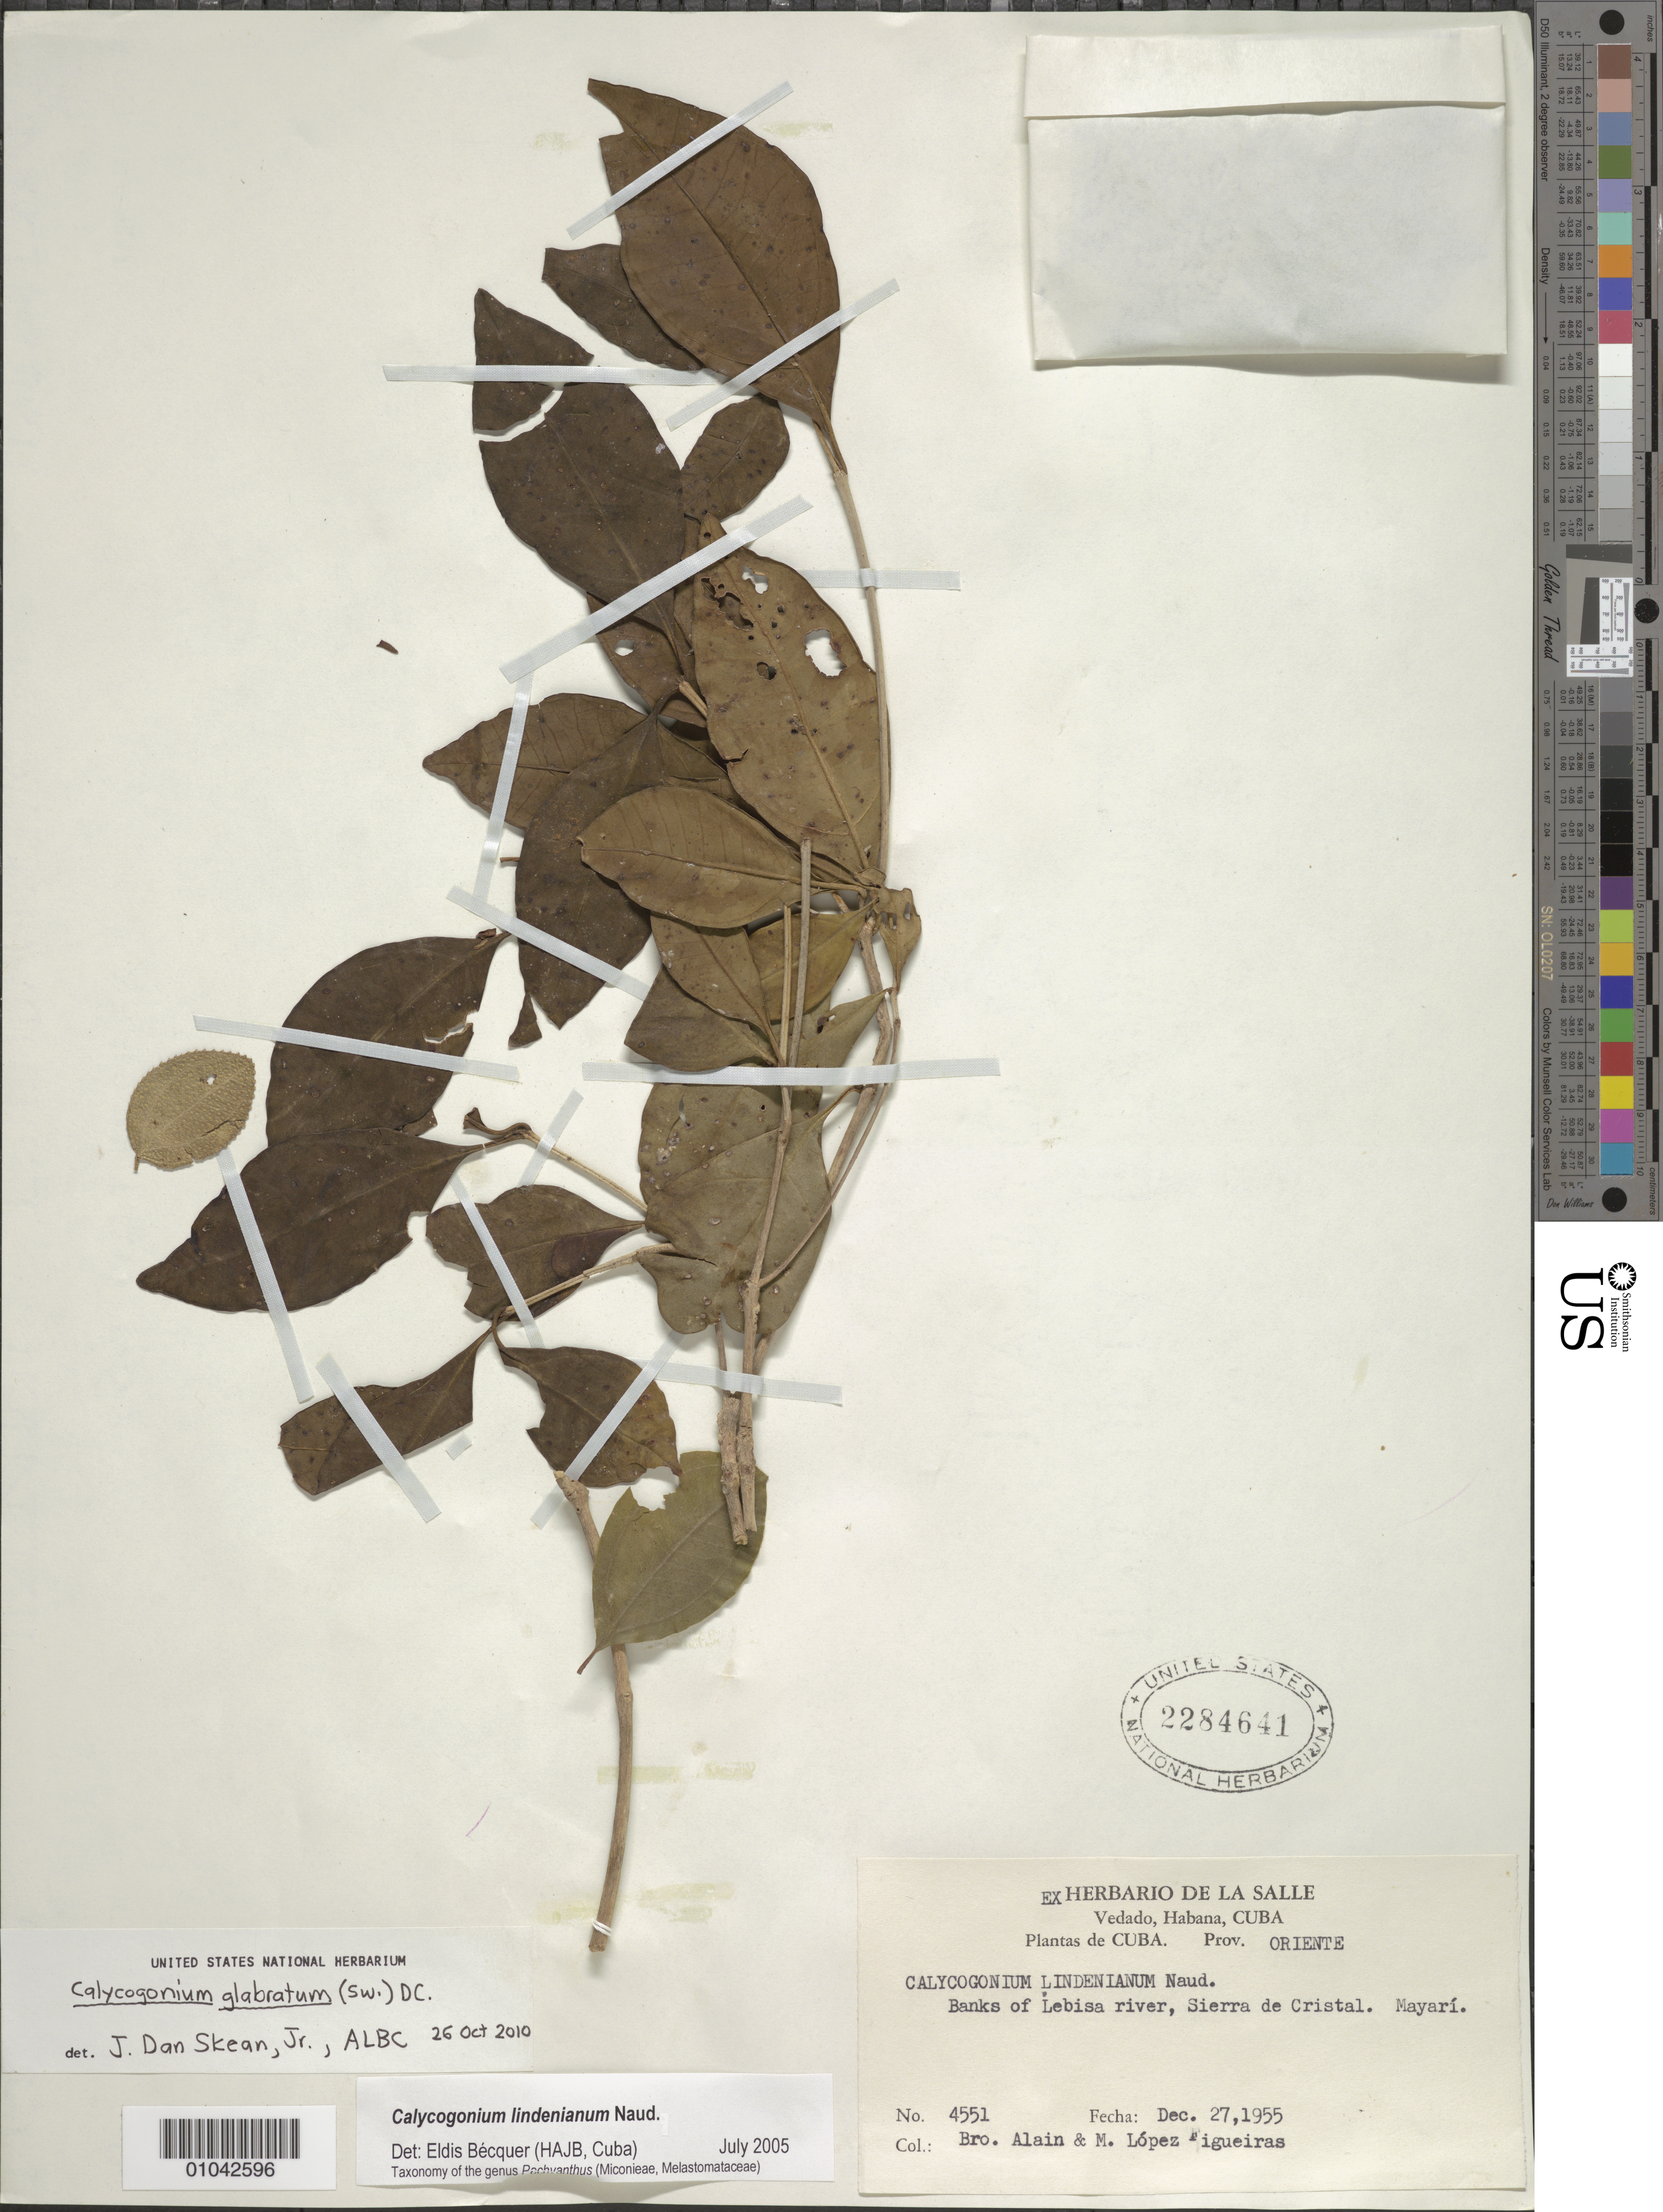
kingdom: Plantae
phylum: Tracheophyta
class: Magnoliopsida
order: Myrtales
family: Melastomataceae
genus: Calycogonium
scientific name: Calycogonium lindenianum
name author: Naudin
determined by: Bécquer Granados, E. R., (HAJB)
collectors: A. H. Liogier & M. Lopéz-F.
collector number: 4551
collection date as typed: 27 Dec 1955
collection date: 1955-12-27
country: Cuba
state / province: Oriente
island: Cuba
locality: Banks of Lebisa River, Sierra de Cristal, Mayarí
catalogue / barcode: US 2284641